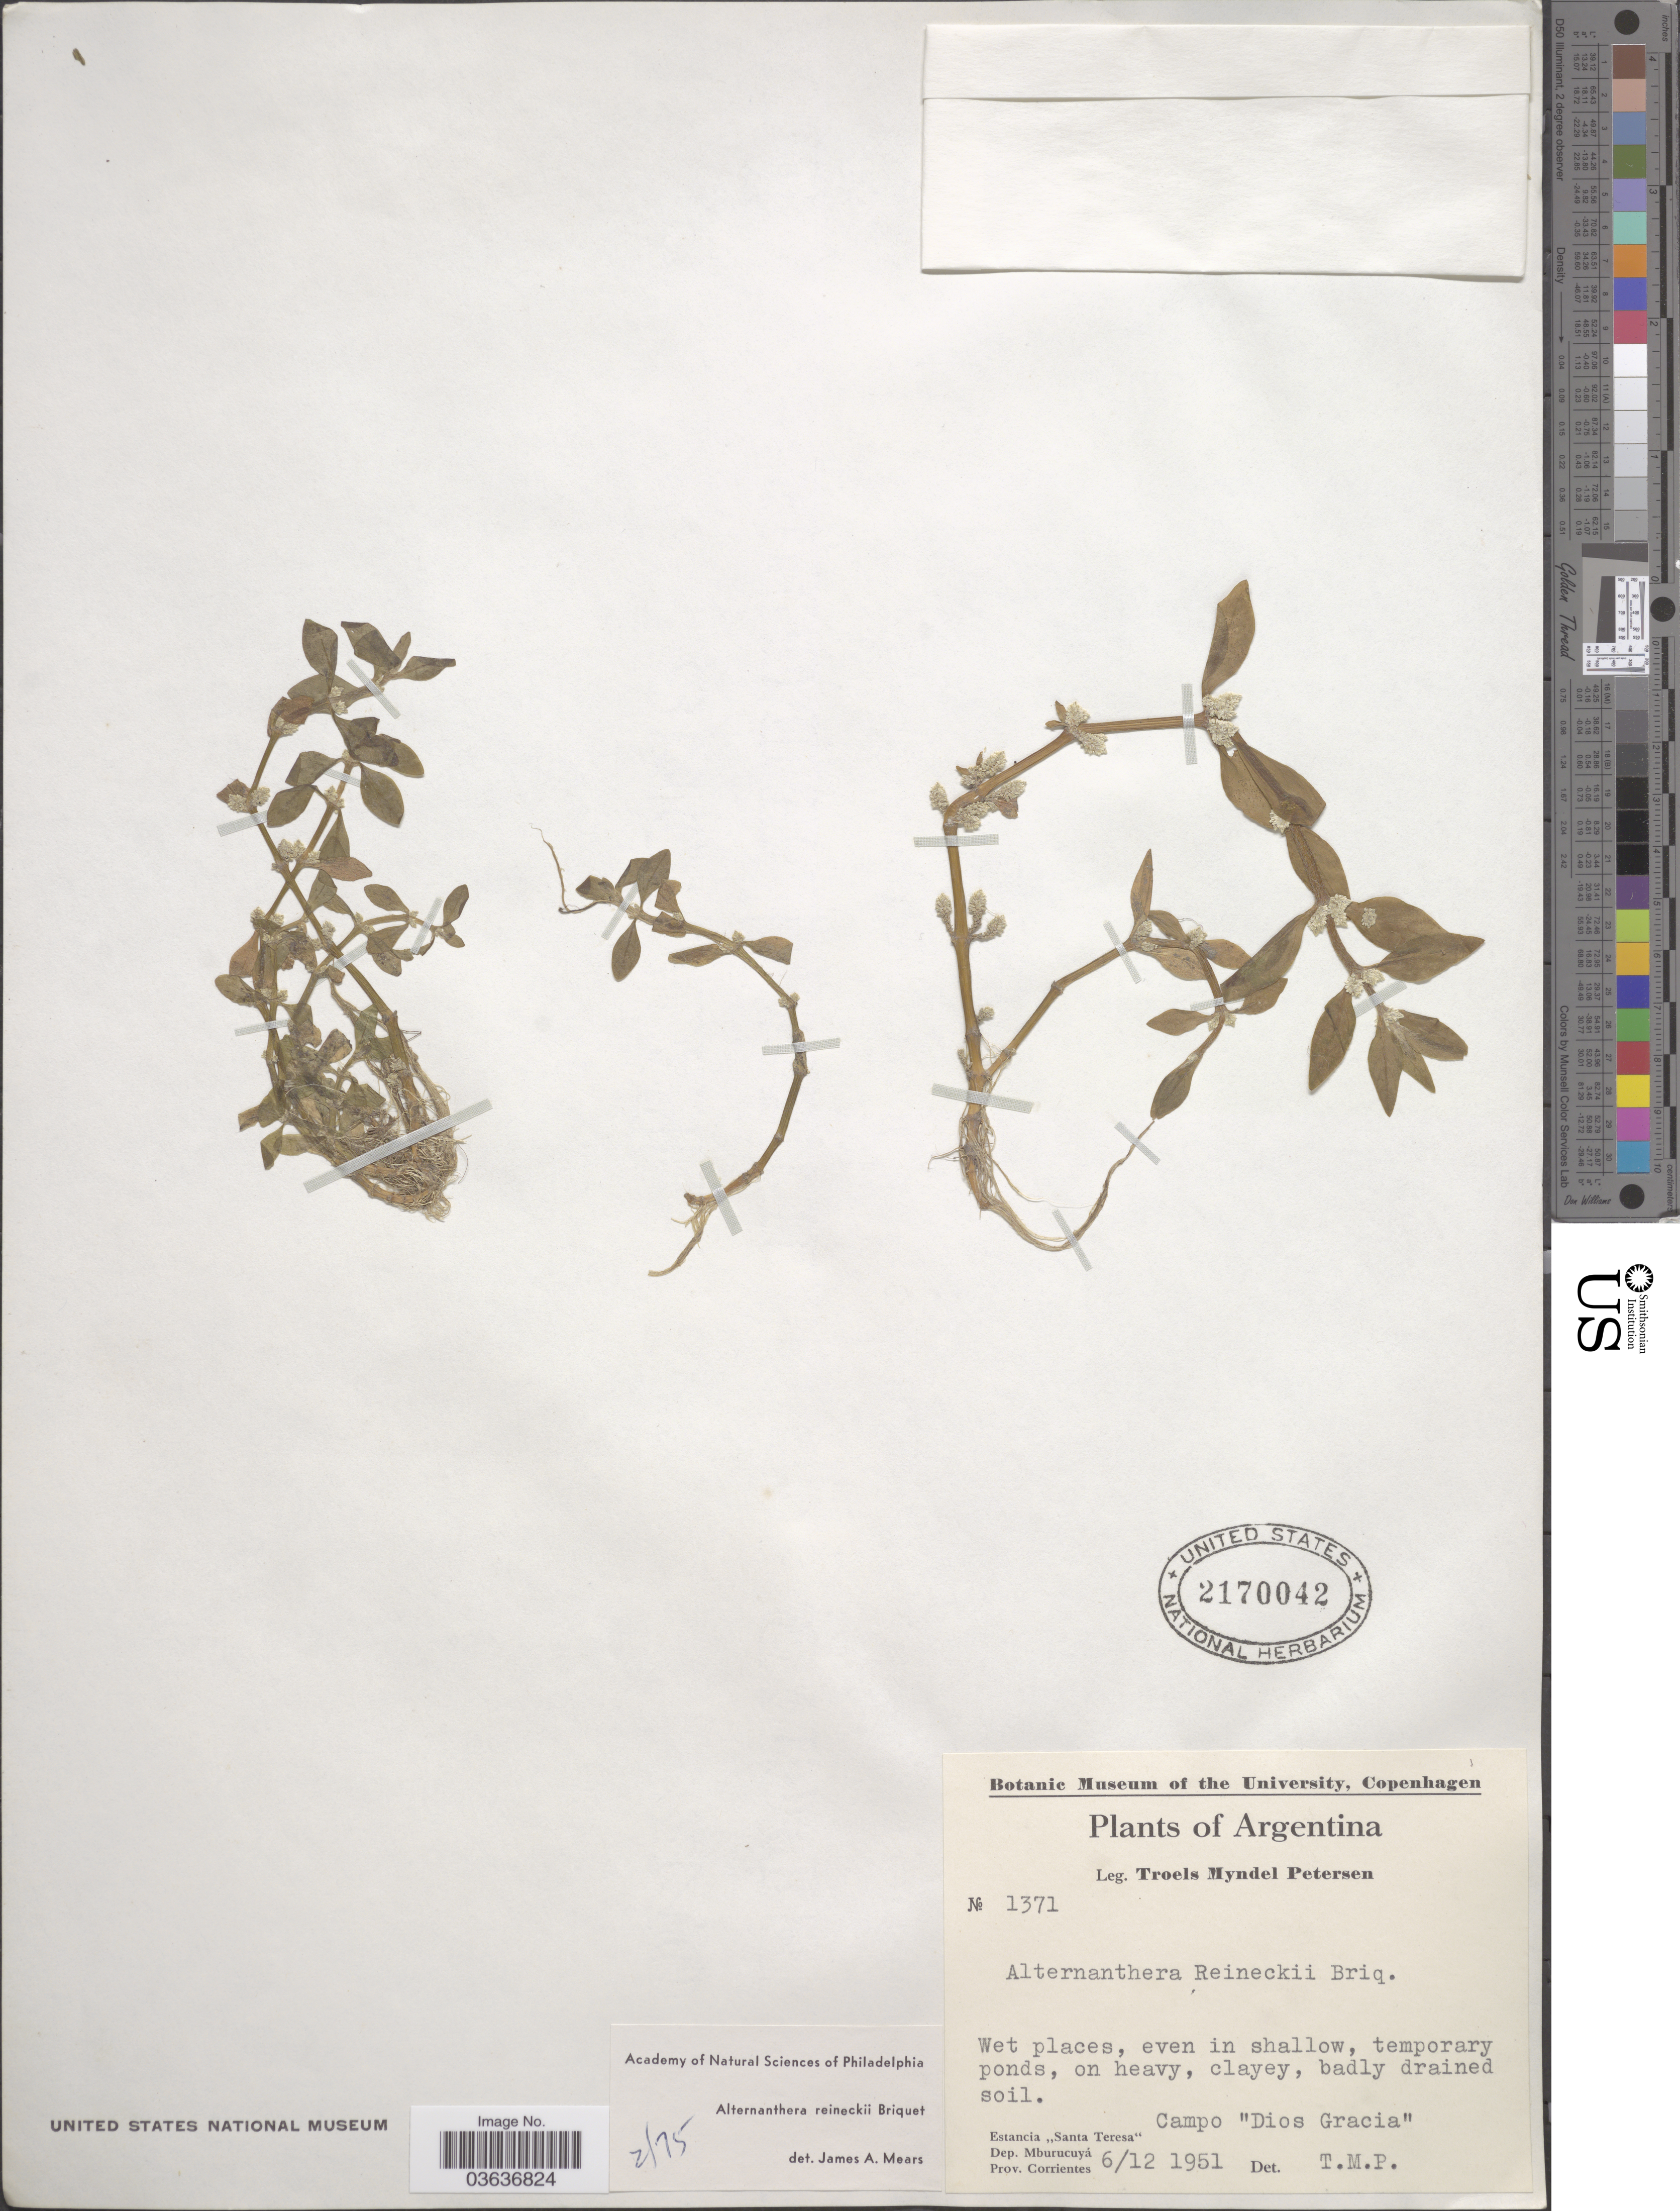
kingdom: Plantae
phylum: Tracheophyta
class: Magnoliopsida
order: Caryophyllales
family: Amaranthaceae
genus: Alternanthera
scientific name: Alternanthera reineckii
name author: Briq.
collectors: T. Pederson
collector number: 1371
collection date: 1951-12-06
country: Argentina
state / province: Corrientes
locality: Estancia "Santa Teresa". Dep. Mburucuyá. Campo "Dios Gracia".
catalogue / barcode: US 2170042